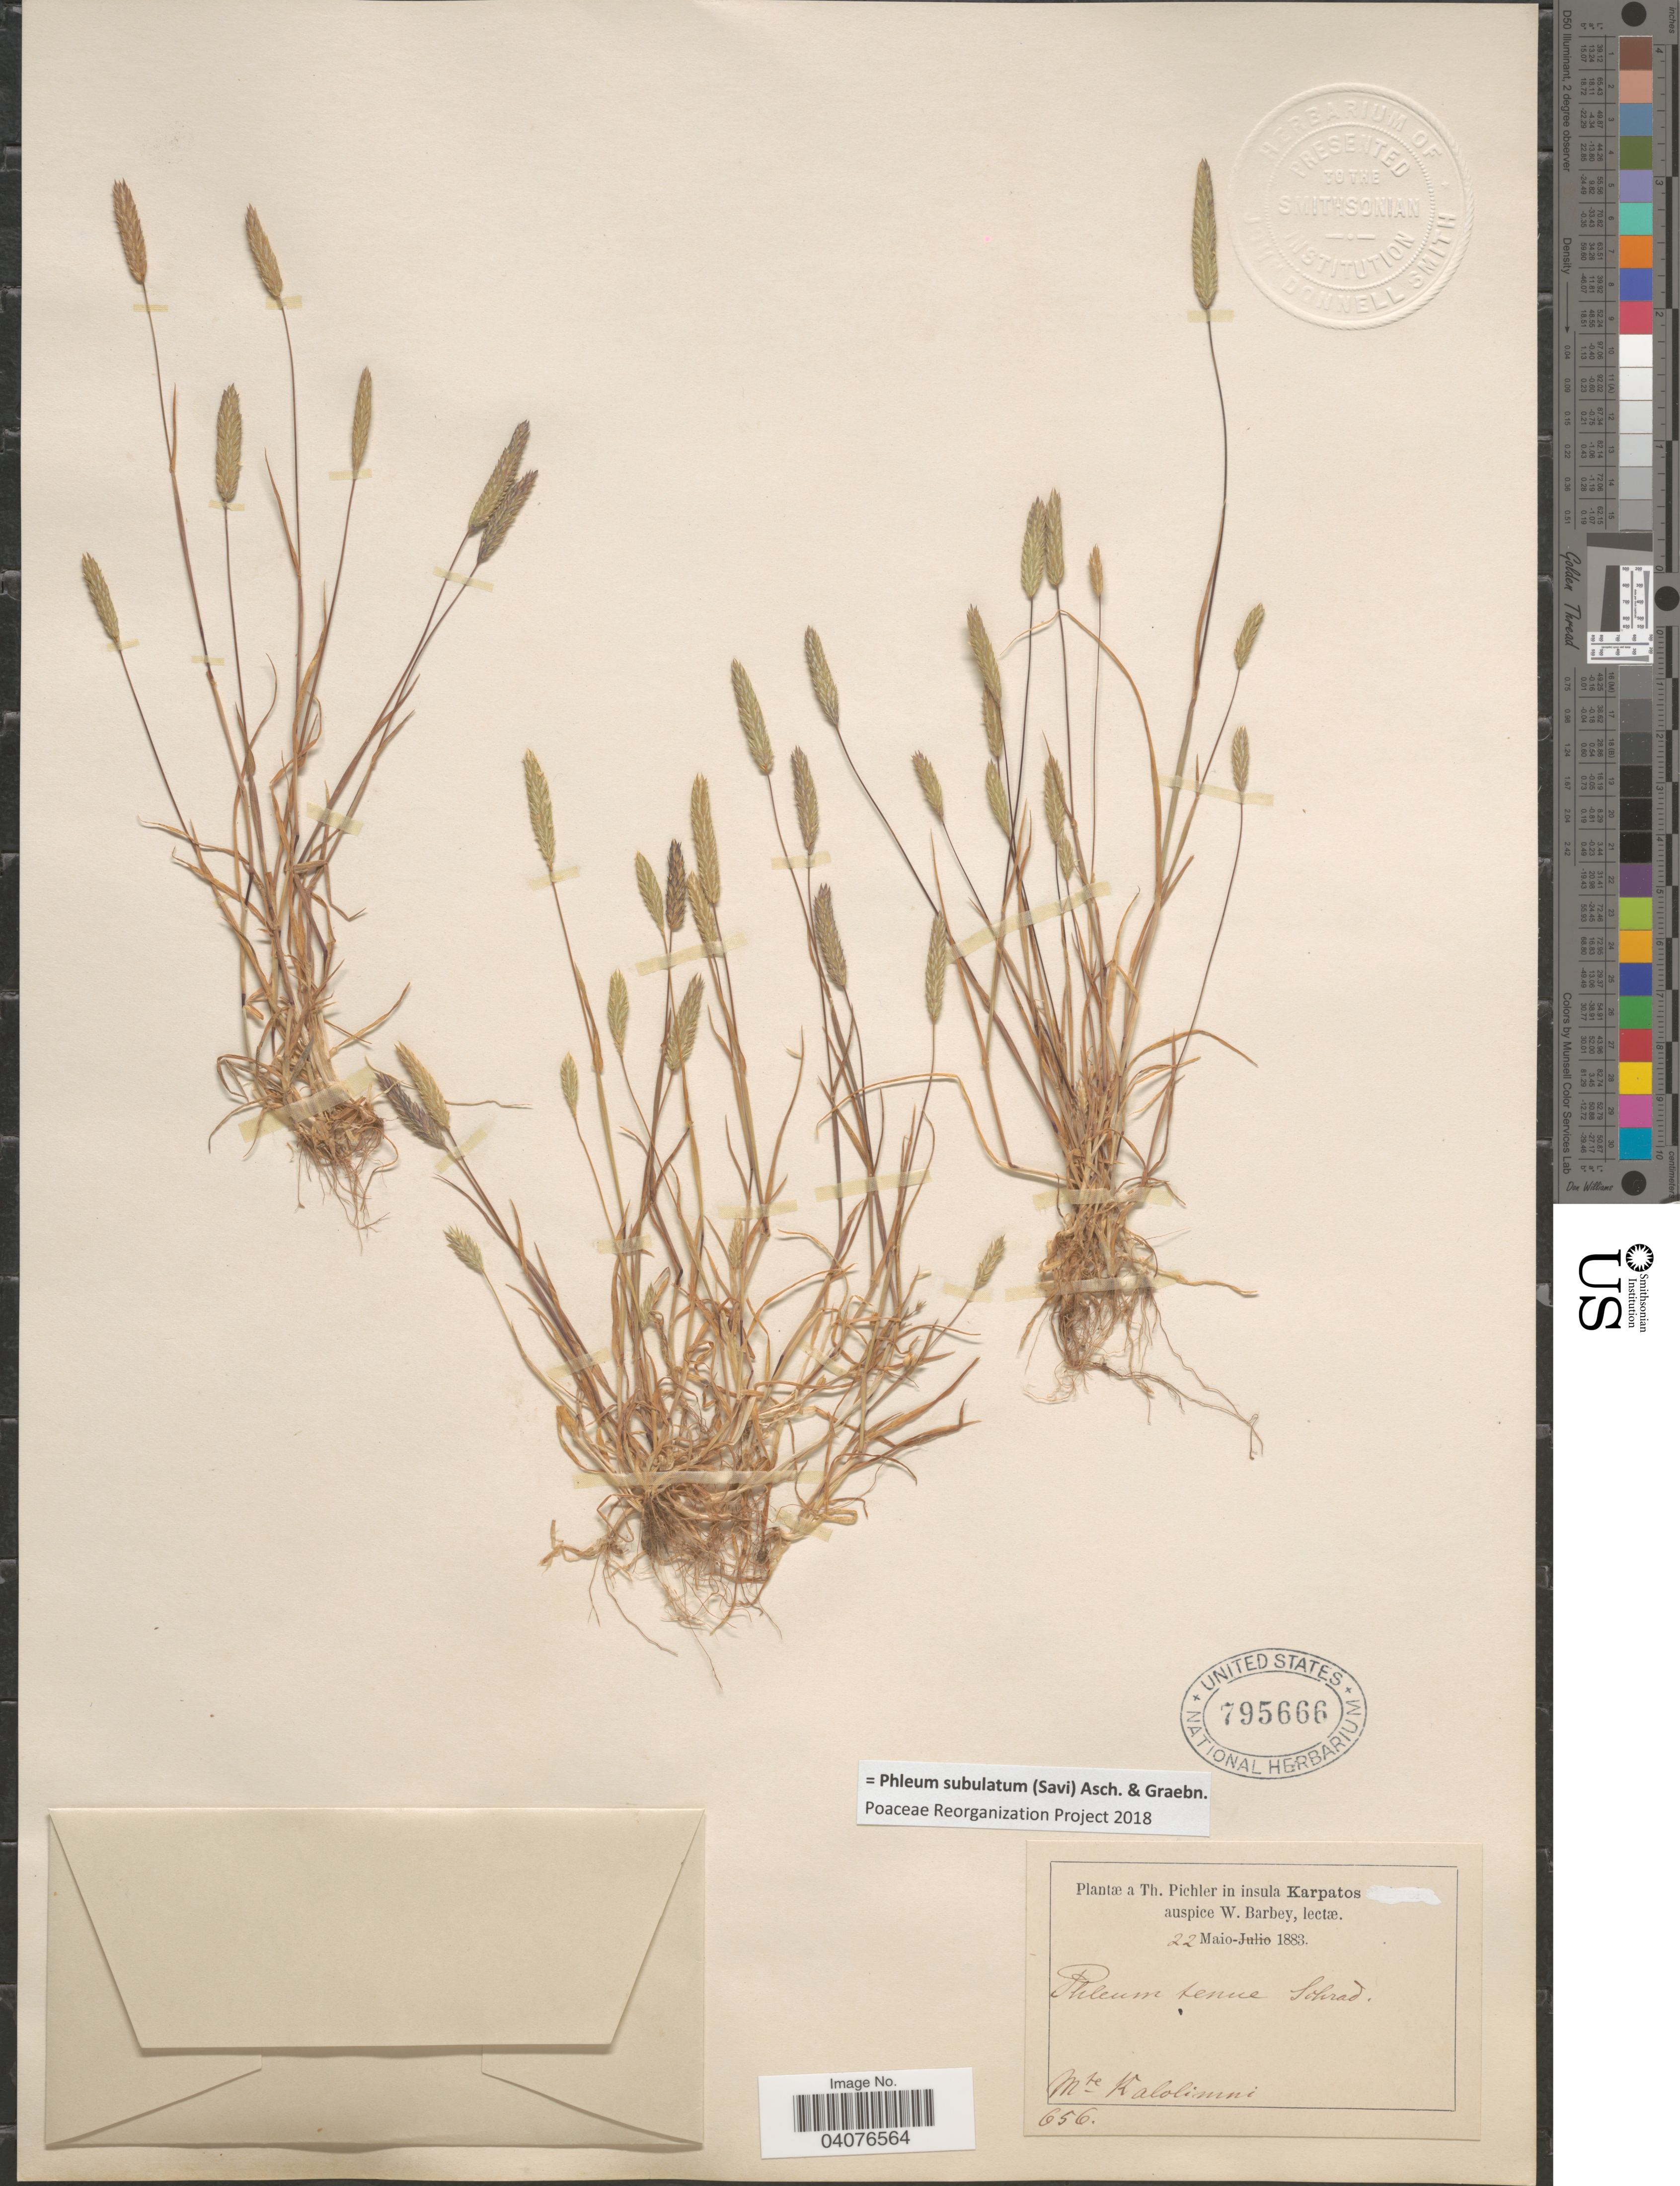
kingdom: Plantae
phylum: Tracheophyta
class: Liliopsida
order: Poales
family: Poaceae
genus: Phleum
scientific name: Phleum subulatum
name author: (Savi) Asch. & Graeb.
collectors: T. Pichler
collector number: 656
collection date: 1883-05-22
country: Greece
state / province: South Aegean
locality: In insula Karpatos. Mte Kalolimni.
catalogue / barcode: US 795666